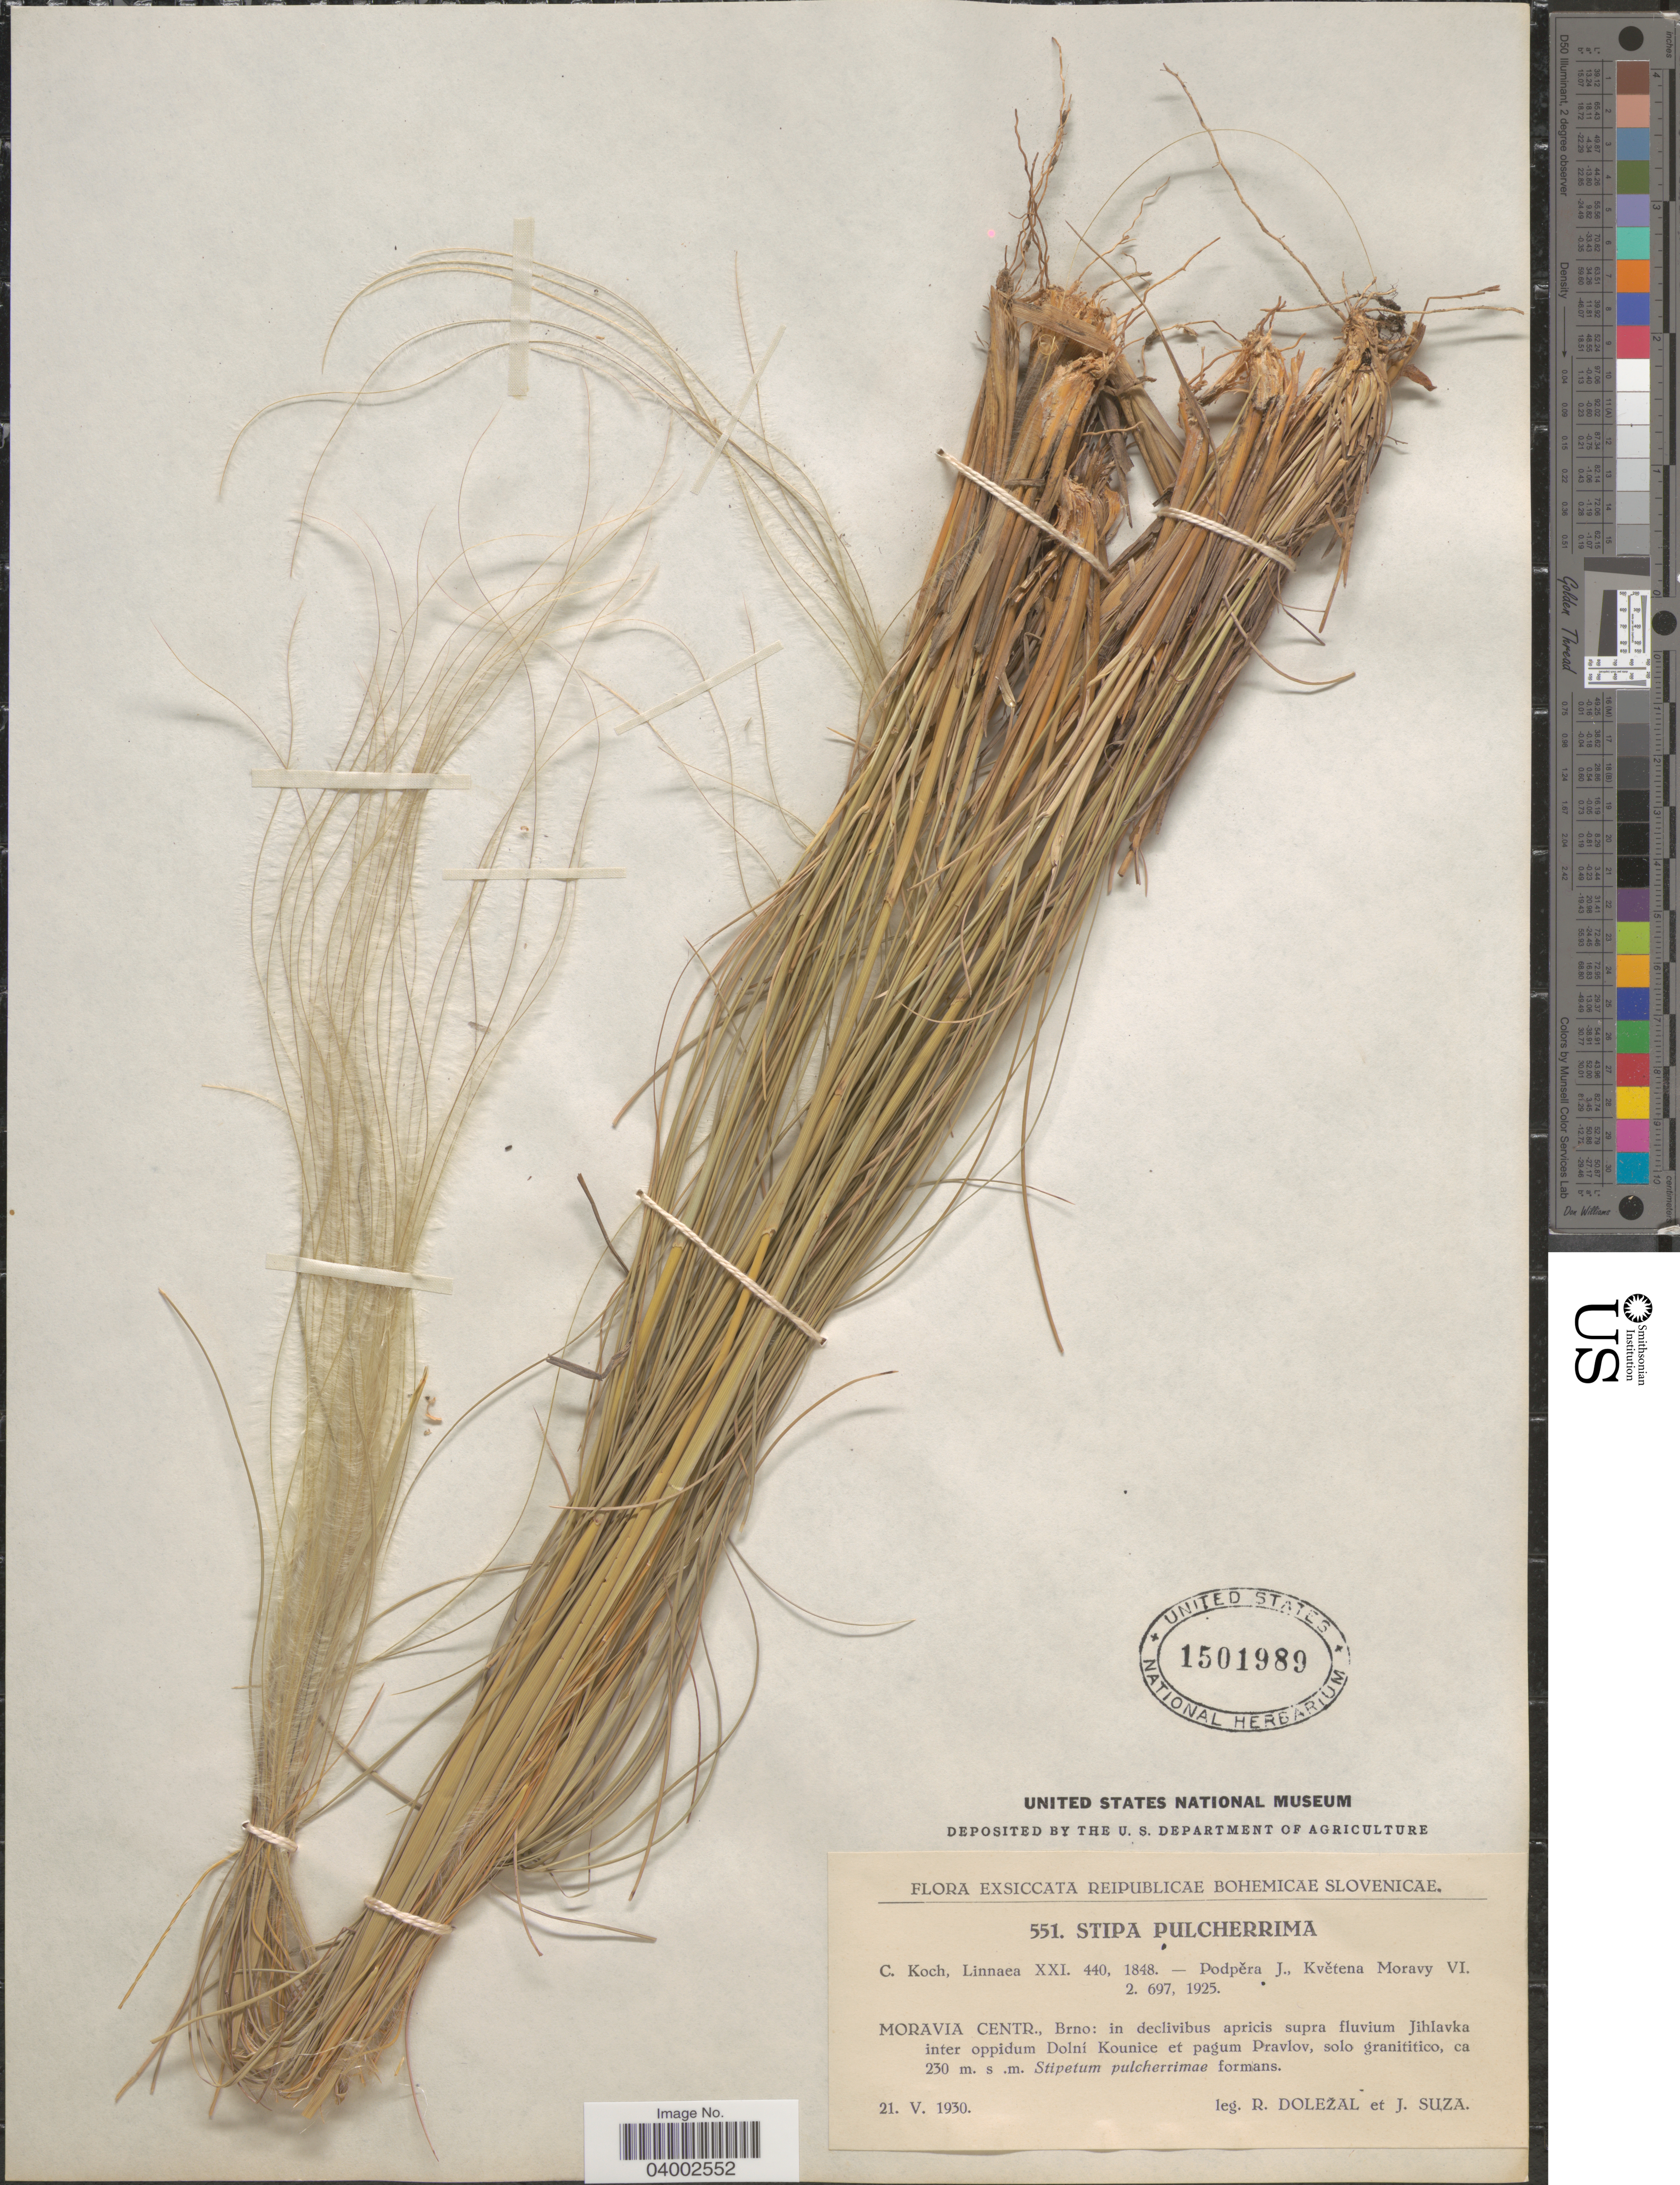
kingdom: Plantae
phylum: Tracheophyta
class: Liliopsida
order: Poales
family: Poaceae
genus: Stipa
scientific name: Stipa pulcherrima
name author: K. Koch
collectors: R. Dolezal & J. Suza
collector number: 551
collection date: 1930-05-21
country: Czechia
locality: Moravia Centr., Brno: in declivibus apricis supra fluvim Jihlavka inter oppidum Dolní Kounice et pagum Pravlov, solo granititico.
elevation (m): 230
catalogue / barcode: US 1501989